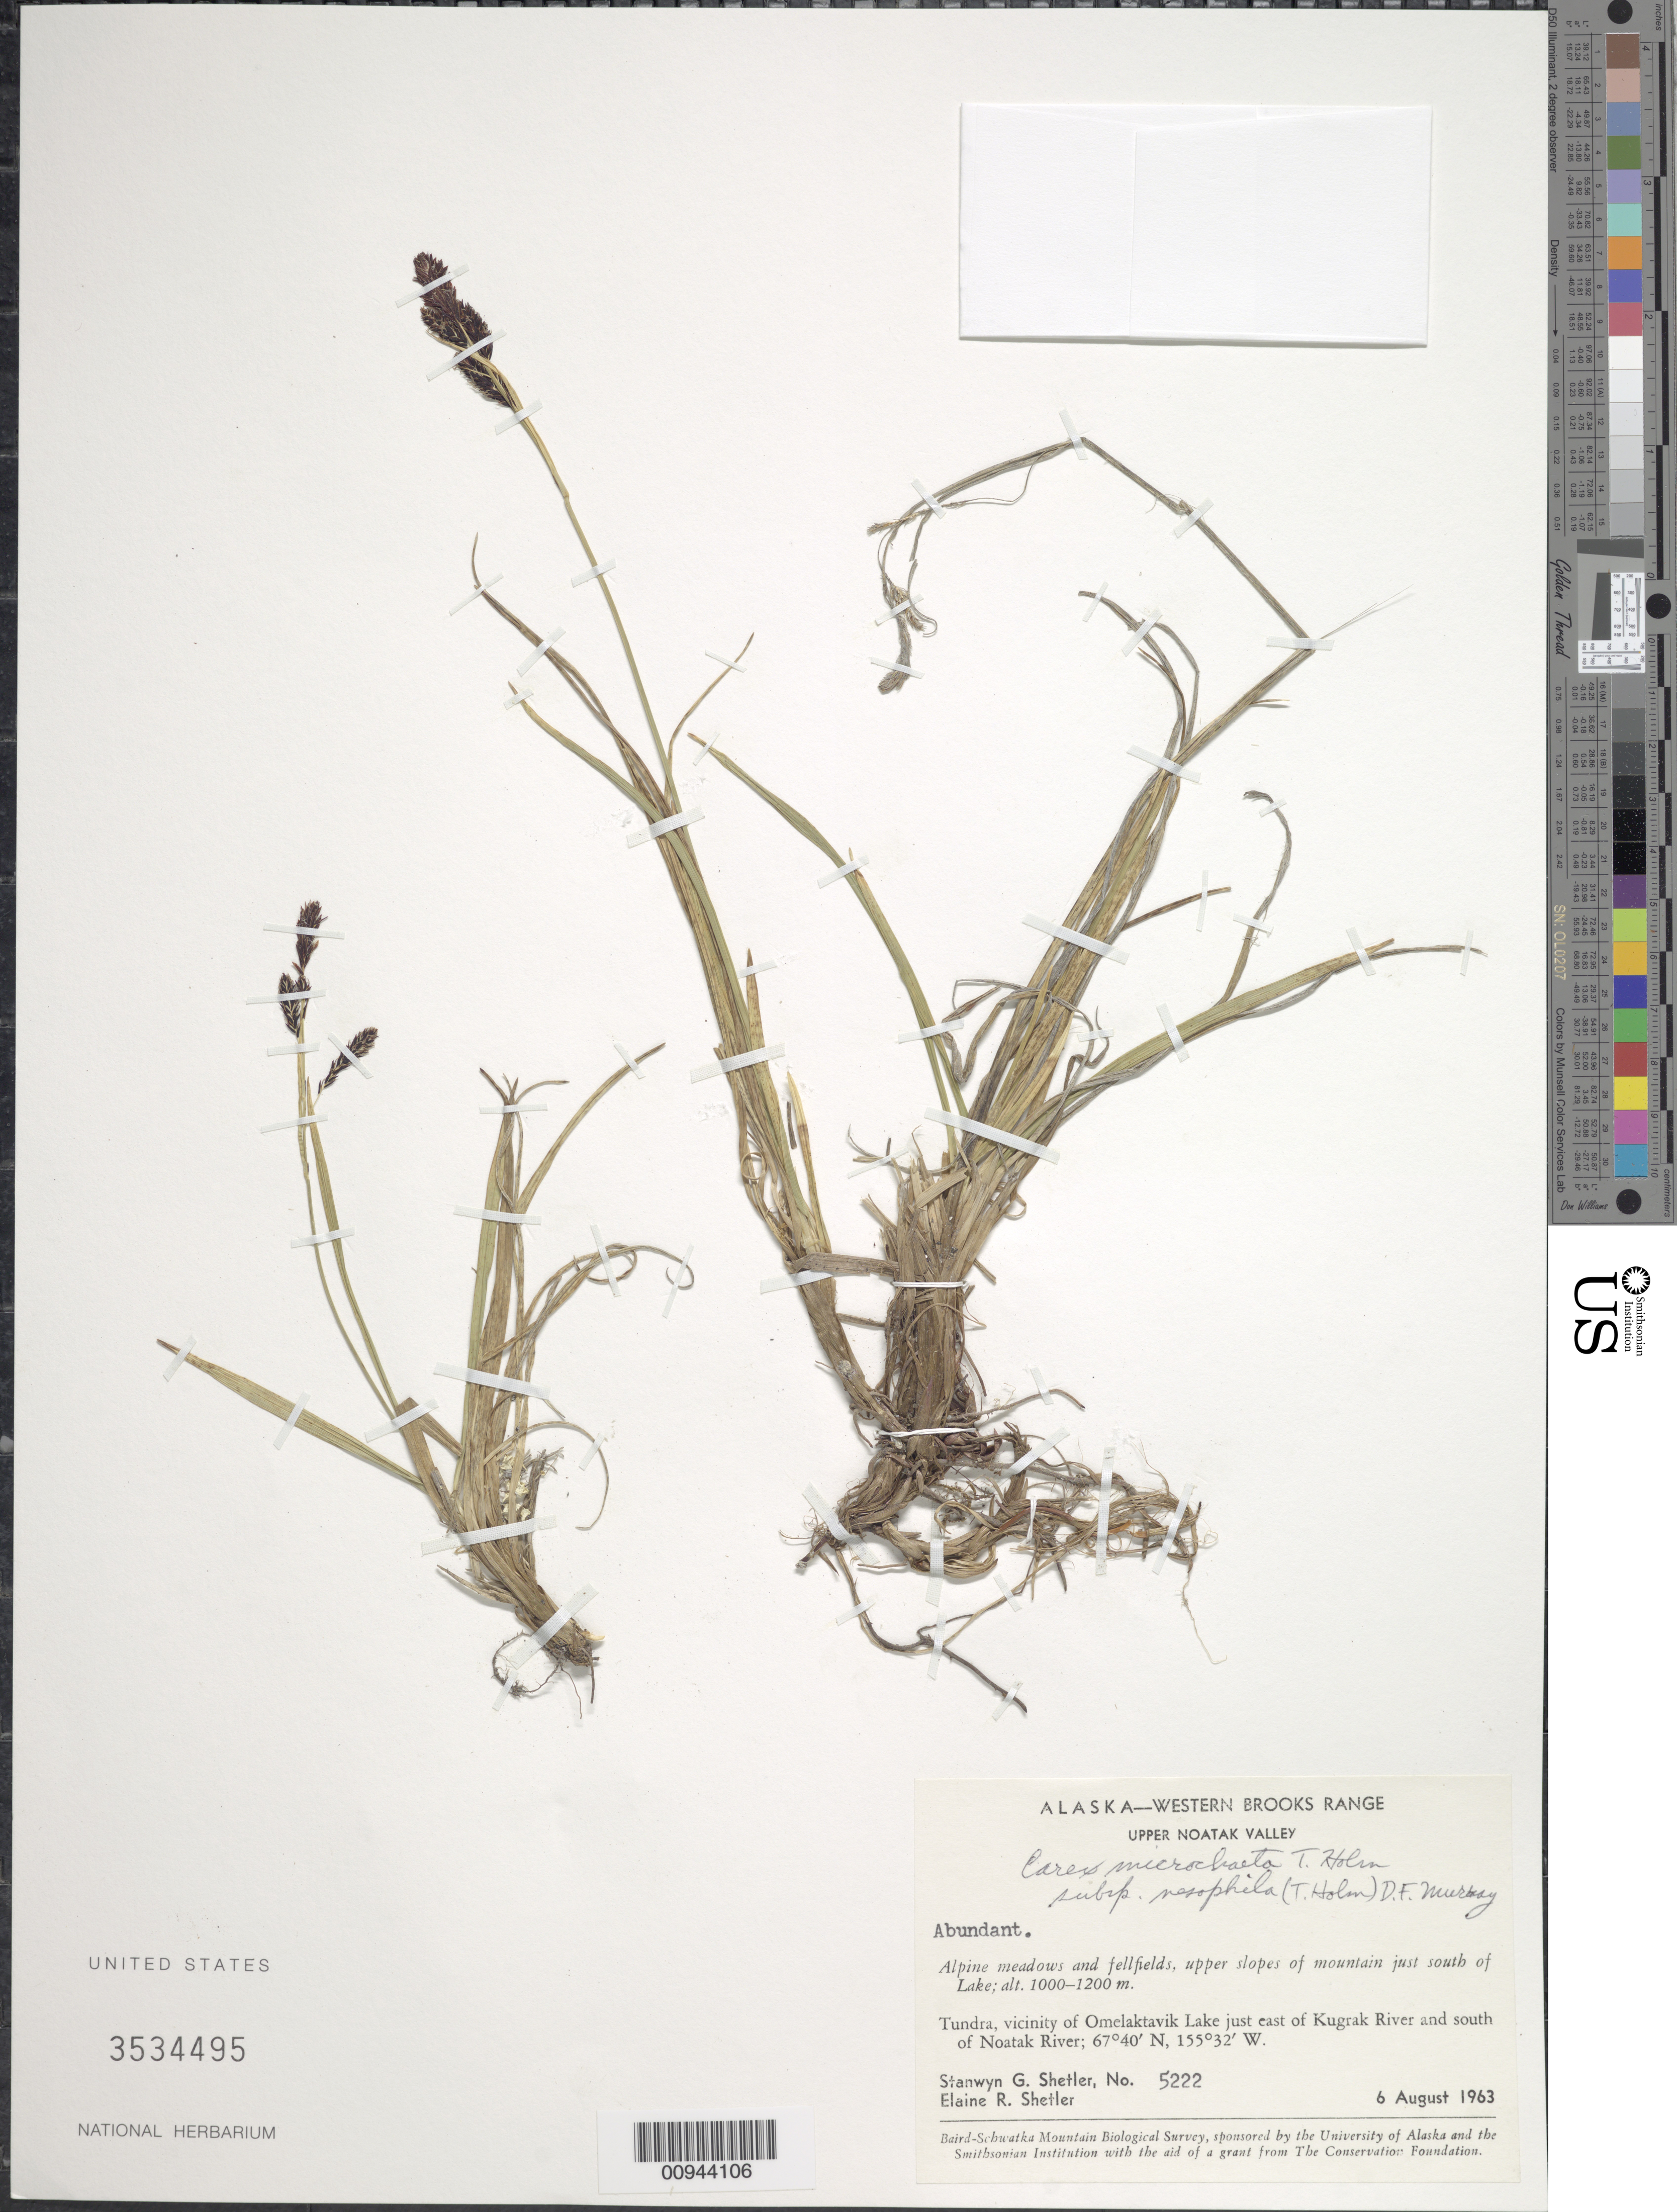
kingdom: Plantae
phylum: Tracheophyta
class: Liliopsida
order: Poales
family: Cyperaceae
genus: Carex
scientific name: Carex microchaeta subsp. nesophila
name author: (Holm) D.F. Murray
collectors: S. Shetler & E. R. Shetler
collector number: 5222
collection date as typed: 06 Aug 1963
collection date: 1963-08-06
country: United States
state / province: Alaska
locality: Vicinity of Omelaktavik Lake just east of Kugrak River and south of Noatak River. Western Brooks Range, Upper Noatak Valley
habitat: Tundra. Alpine meadows and fellfields, upper slopes of mountain just south of Lake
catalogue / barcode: US 3534495